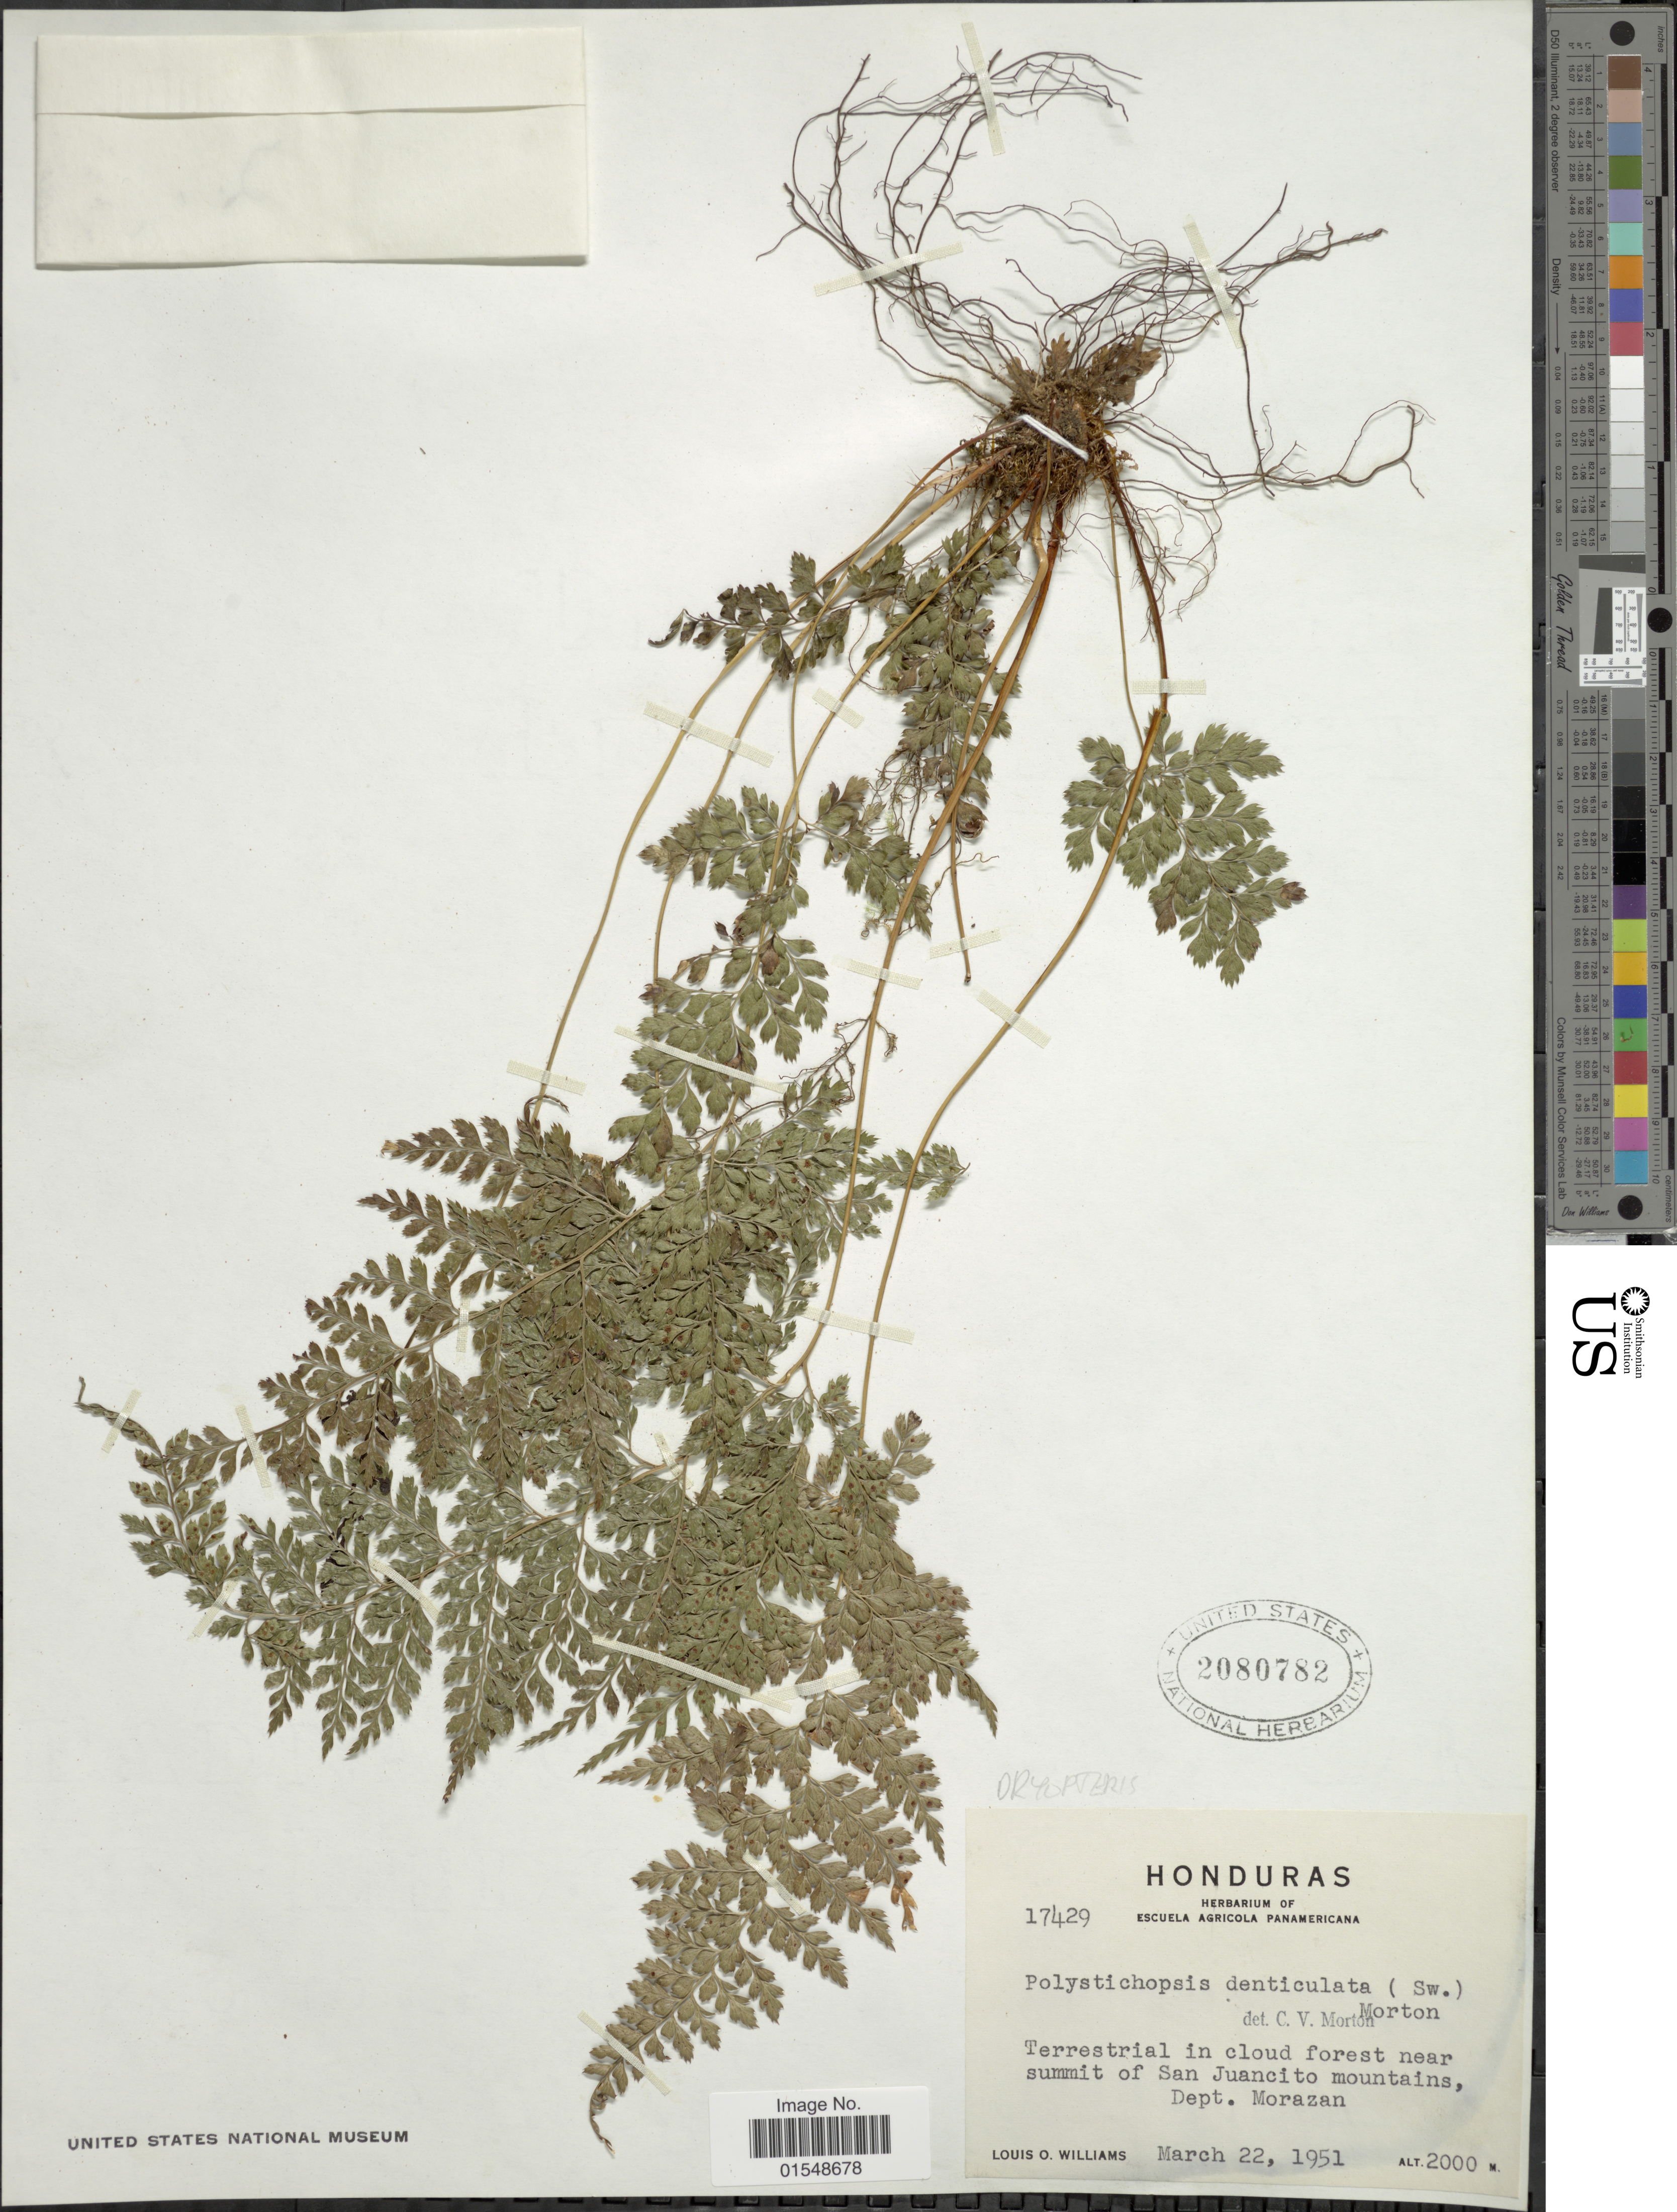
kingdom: Plantae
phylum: Tracheophyta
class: Polypodiopsida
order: Polypodiales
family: Dryopteridaceae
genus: Arachniodes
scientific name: Arachniodes denticulata var. jucunda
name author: (Fée) Lellinger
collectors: L. O. Williams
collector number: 17429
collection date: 1951-03-22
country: Honduras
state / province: Fco. Morazán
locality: Morazan, in cloud forest near summoit of San Juancito mountains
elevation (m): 2000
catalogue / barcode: US 2080782